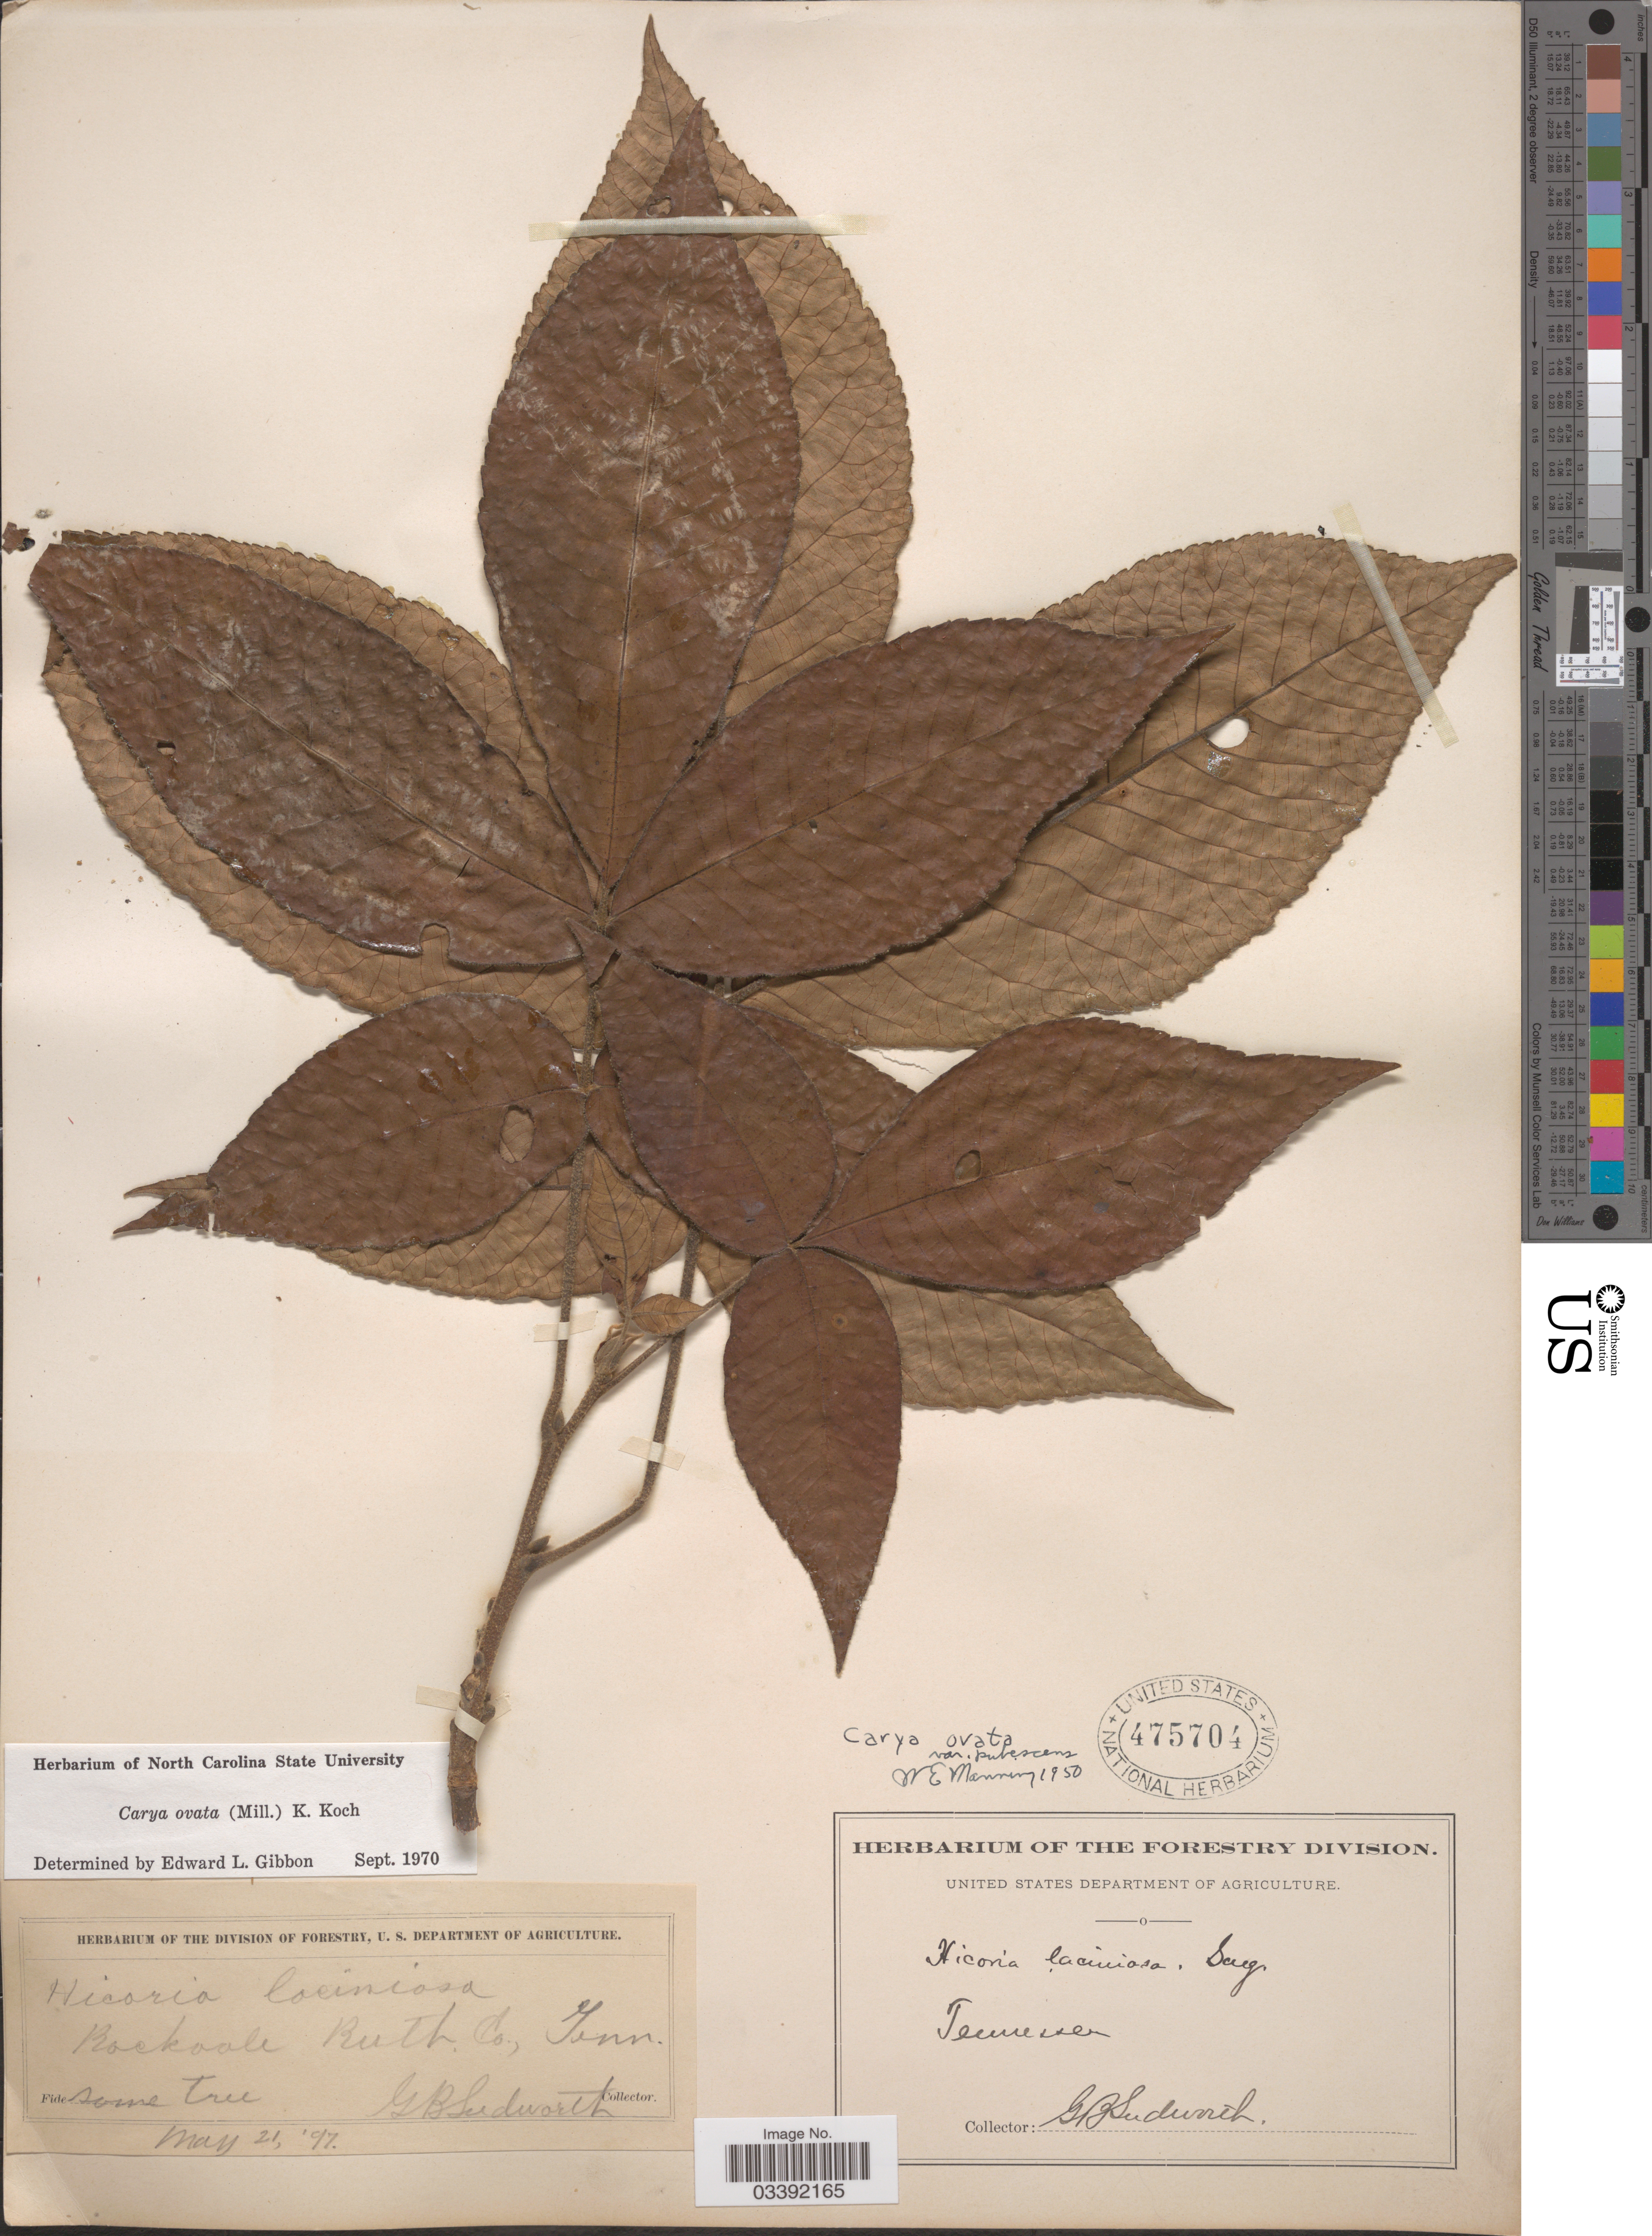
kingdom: Plantae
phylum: Tracheophyta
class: Magnoliopsida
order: Fagales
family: Juglandaceae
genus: Carya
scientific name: Carya ovata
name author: (Mill.) K. Koch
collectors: G. B. Sudworth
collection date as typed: Transcribed d/m/y: 21/5/97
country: United States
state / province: Tennessee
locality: Rockvale, Ruth Co.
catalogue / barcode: US 475704